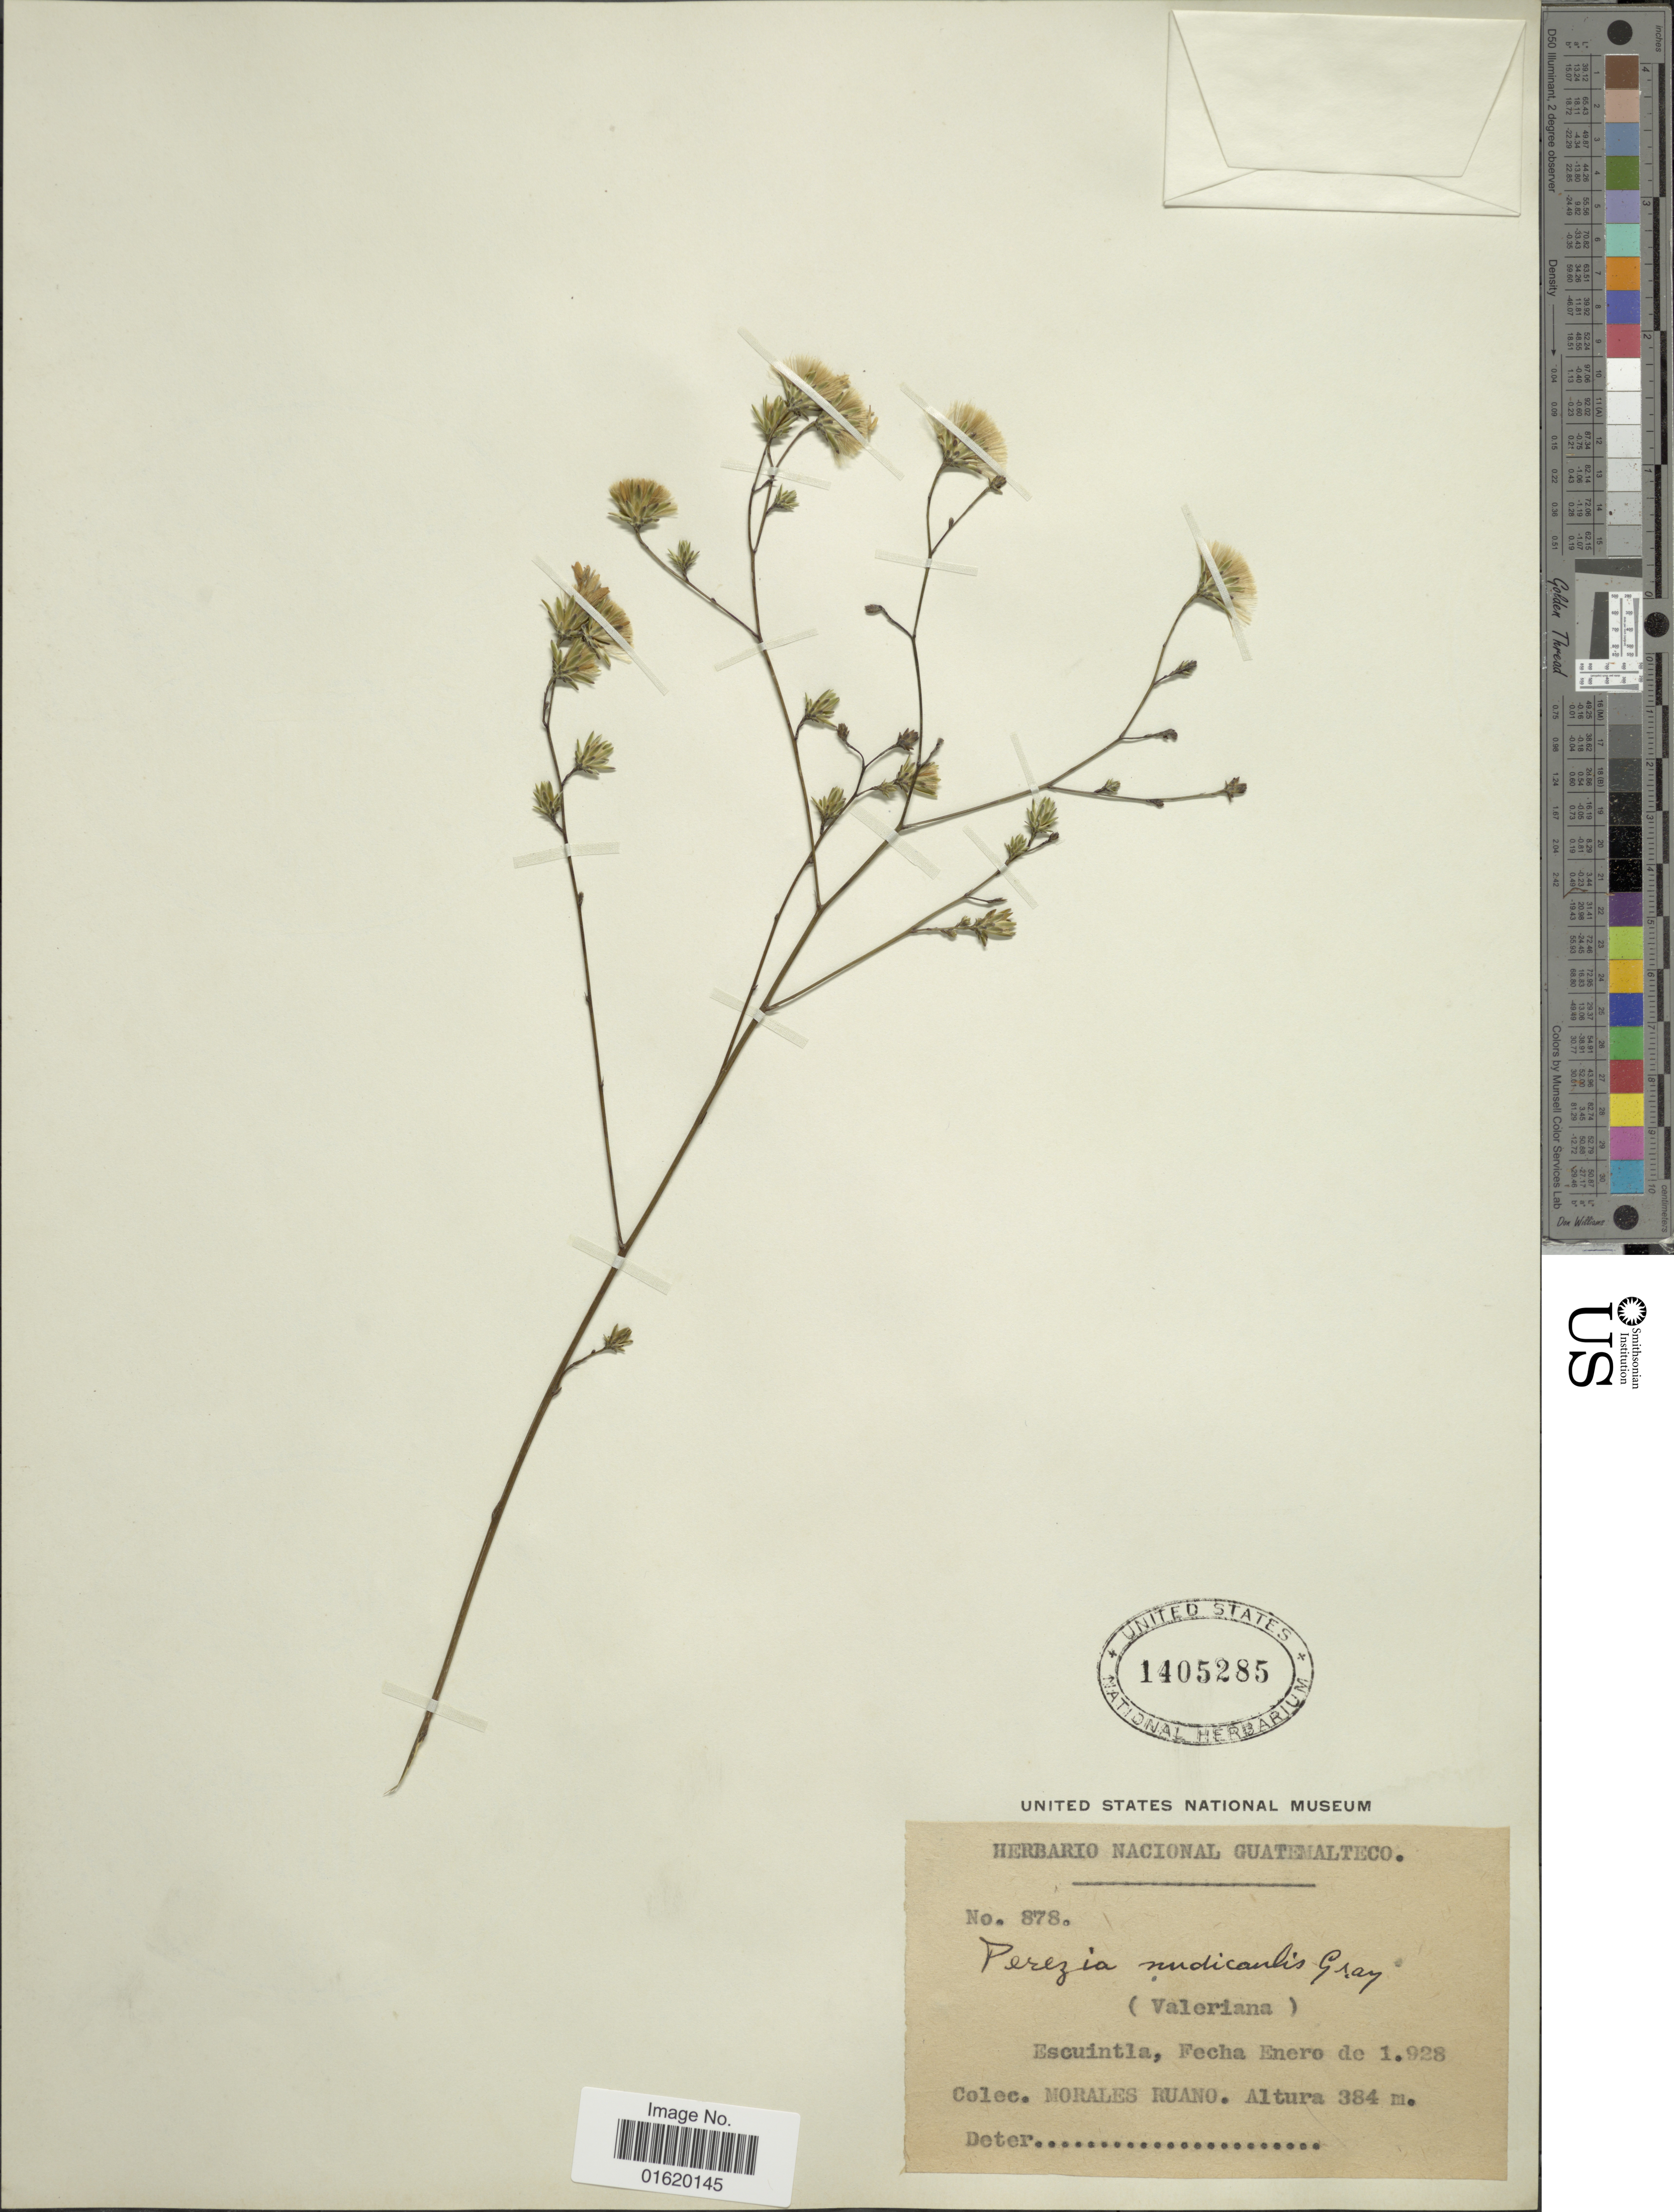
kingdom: Plantae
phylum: Tracheophyta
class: Magnoliopsida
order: Asterales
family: Asteraceae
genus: Acourtia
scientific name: Acourtia nudicaulis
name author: (A. Gray) B.L. Turner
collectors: M. Ruano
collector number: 878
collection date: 1928-01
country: Guatemala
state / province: Escuintla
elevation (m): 384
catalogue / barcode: US 1405285